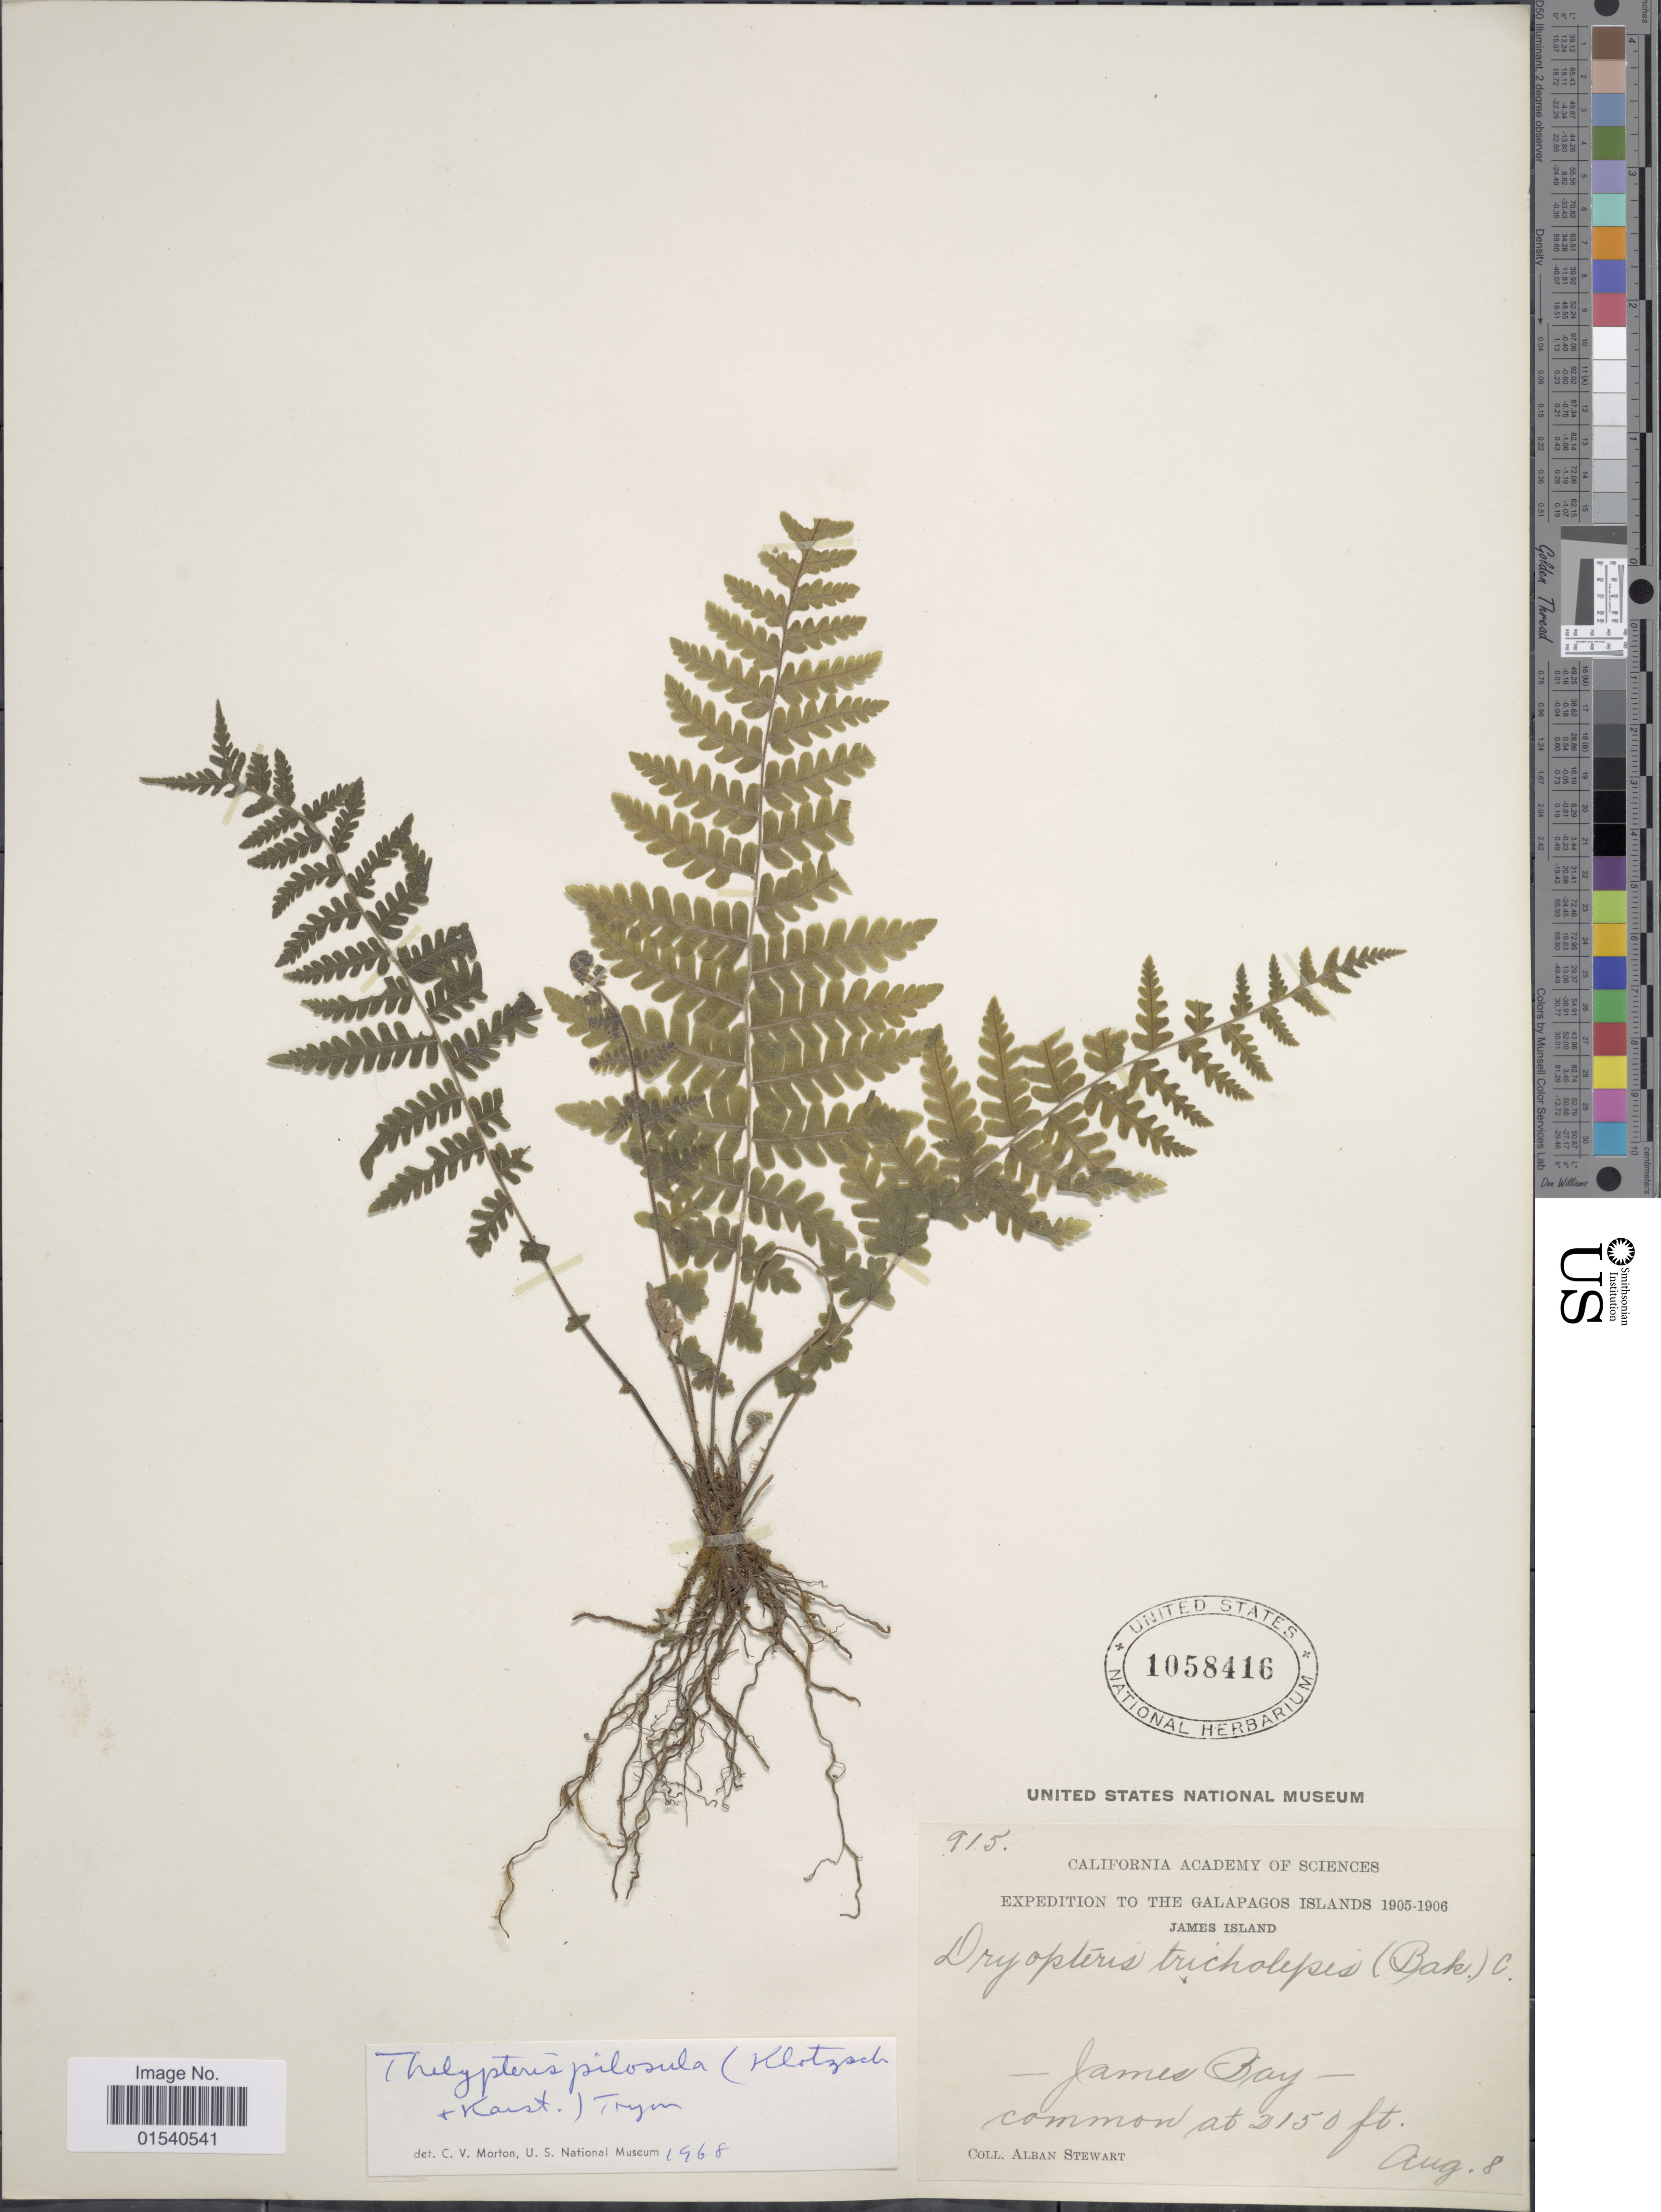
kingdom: Plantae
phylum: Tracheophyta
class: Polypodiopsida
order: Polypodiales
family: Thelypteridaceae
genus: Amauropelta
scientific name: Amauropelta pilosula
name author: (Klotzsch & H. Karst.) Á. Löve & D. Löve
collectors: A. Stewart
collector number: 915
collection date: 1905-08-08/1906-08-08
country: Ecuador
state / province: Colón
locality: The Galapagos Islands, James Island, James Bay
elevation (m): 655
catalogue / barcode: US 1058416